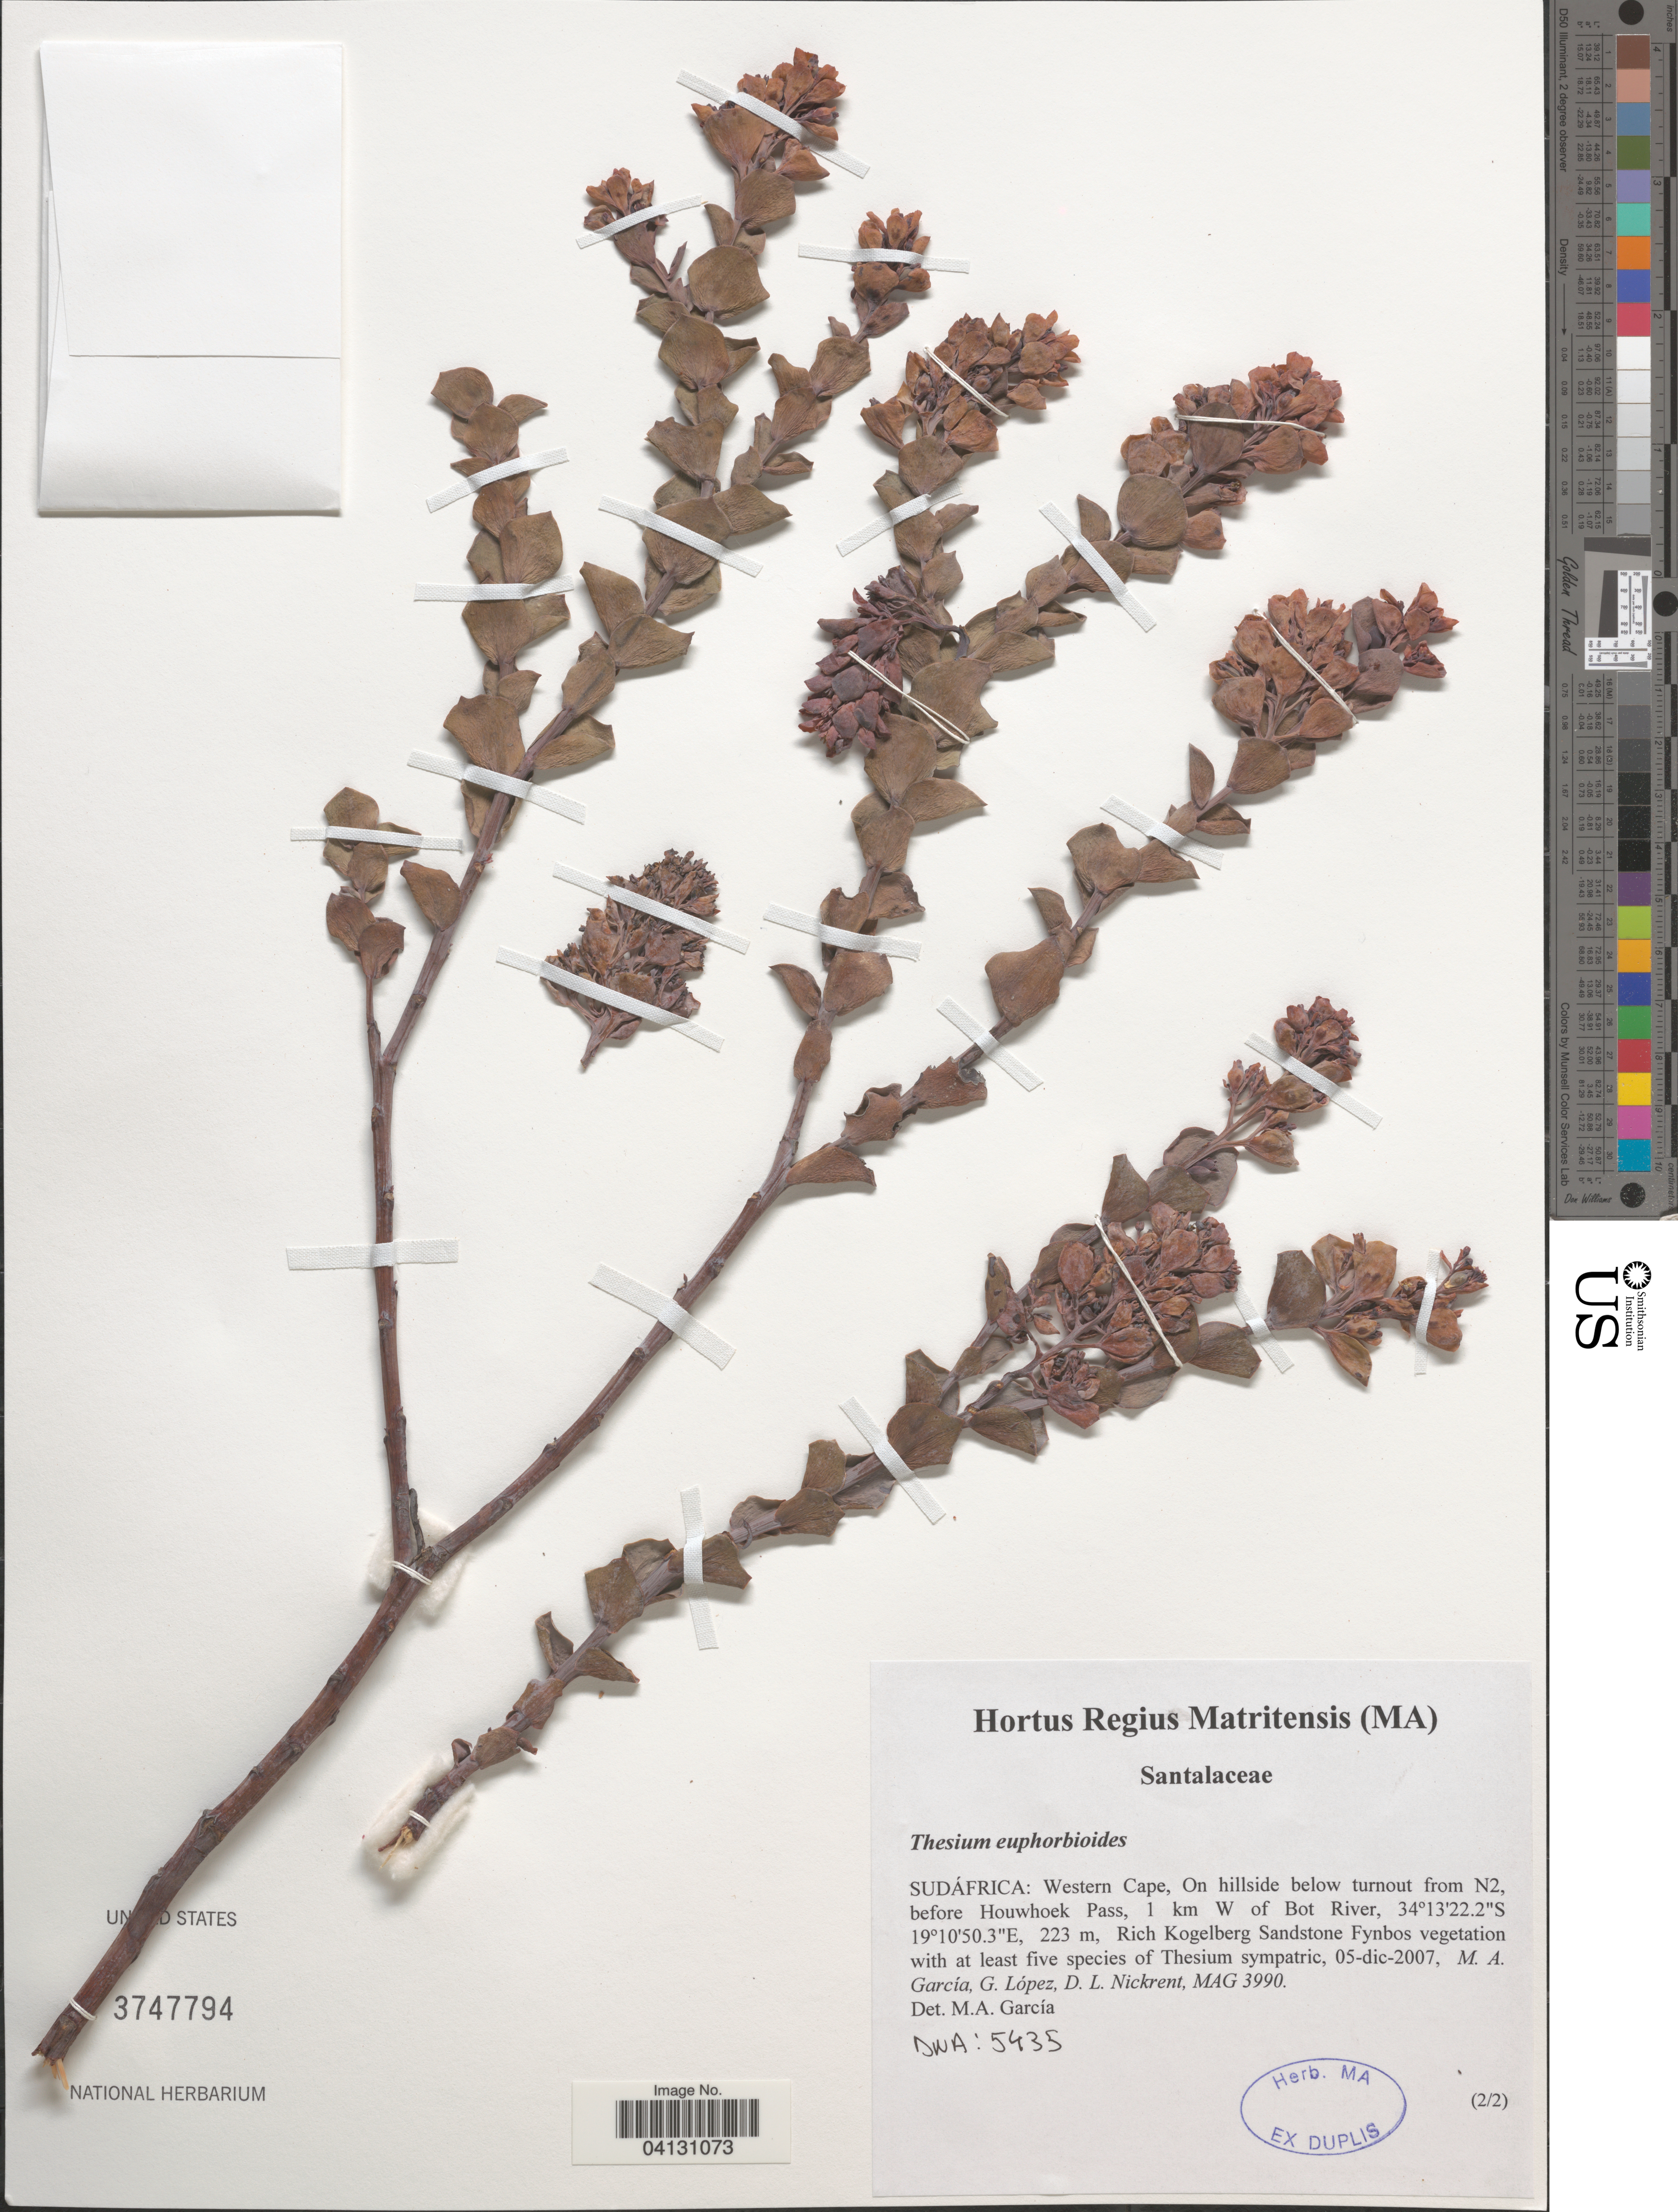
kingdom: Plantae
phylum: Tracheophyta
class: Magnoliopsida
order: Santalales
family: Thesiaceae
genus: Thesium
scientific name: Thesium euphorbioides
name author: P.J. Bergius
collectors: M. A. García, G. López & D. Nickrent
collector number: MAG3990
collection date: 2007-12-05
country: South Africa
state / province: Western Cape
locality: Sudáfrica: On hillside below turnout from N2, before Houwhoek Pass, 1 km W of Bot River. Rich Kogelberg Sandstone Fynbos vegetation.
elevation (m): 223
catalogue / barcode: US 3747794